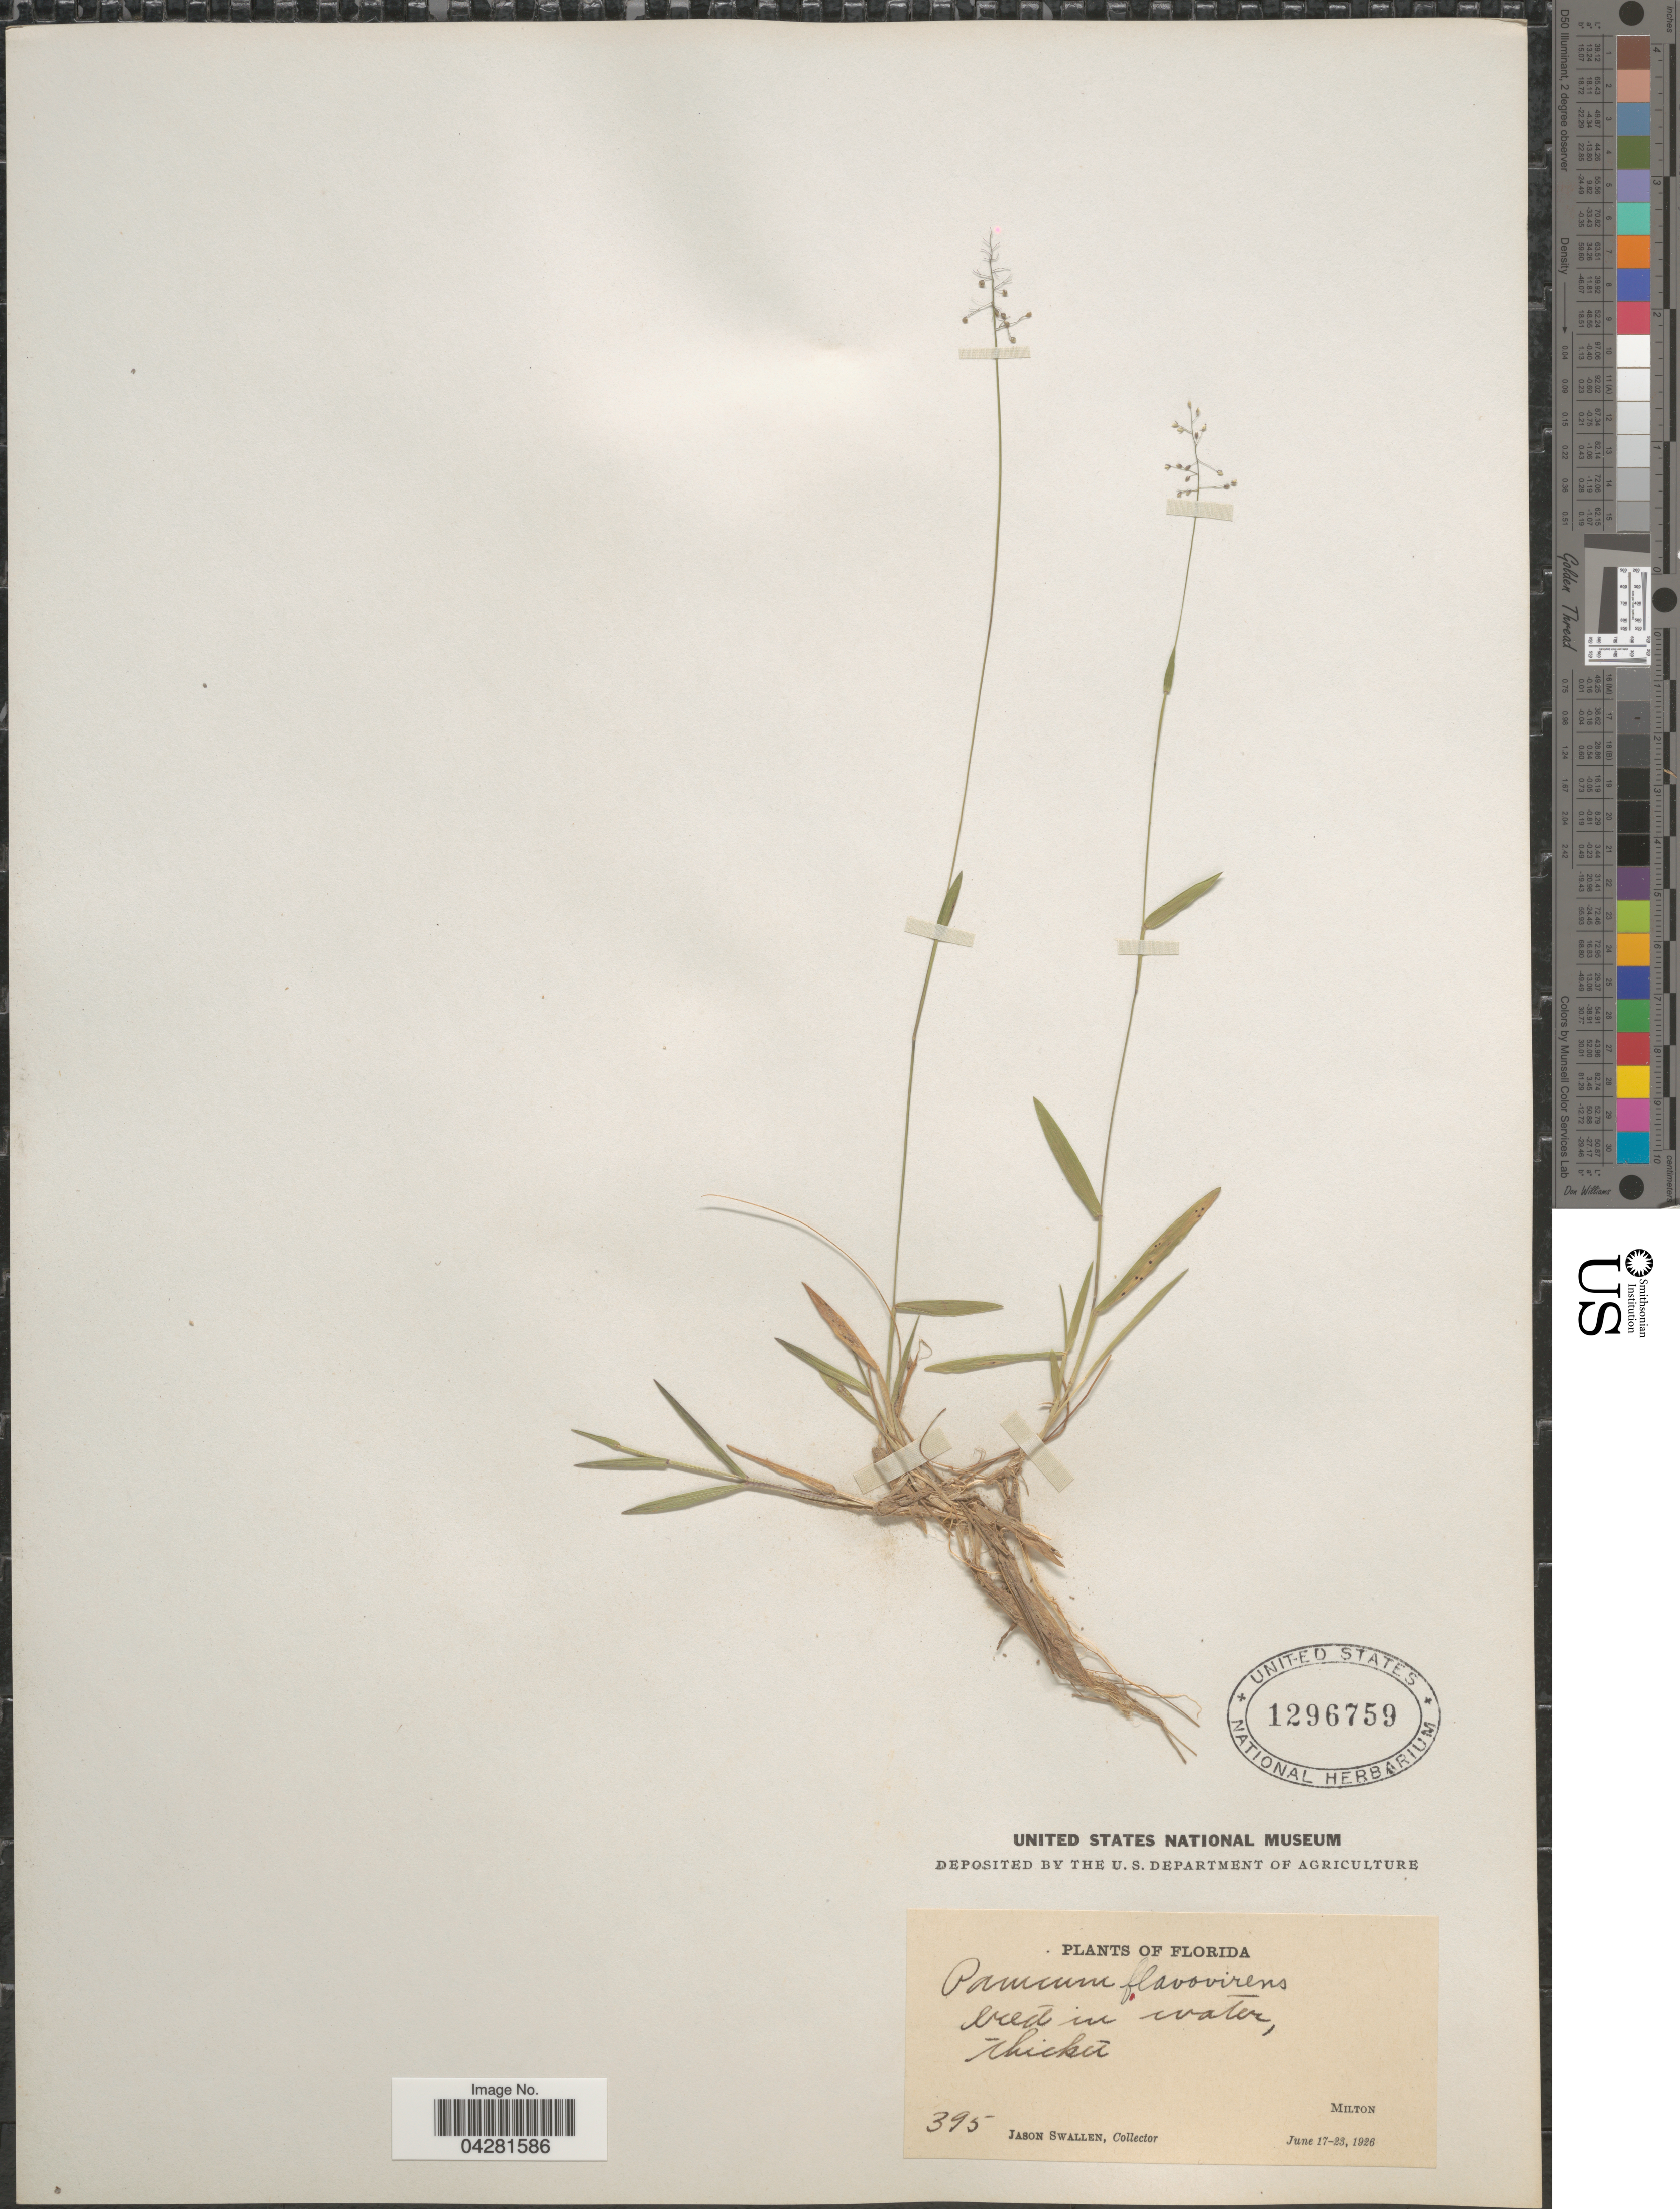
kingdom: Plantae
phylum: Tracheophyta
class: Liliopsida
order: Poales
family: Poaceae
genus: Dichanthelium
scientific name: Dichanthelium ensifolium var. ensifolium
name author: (Baldwin ex Elliot) Gould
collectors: J. R. Swallen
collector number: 395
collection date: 1926-06-17/1926-06-23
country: United States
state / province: Florida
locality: Thicket. Milton.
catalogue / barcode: US 1296759